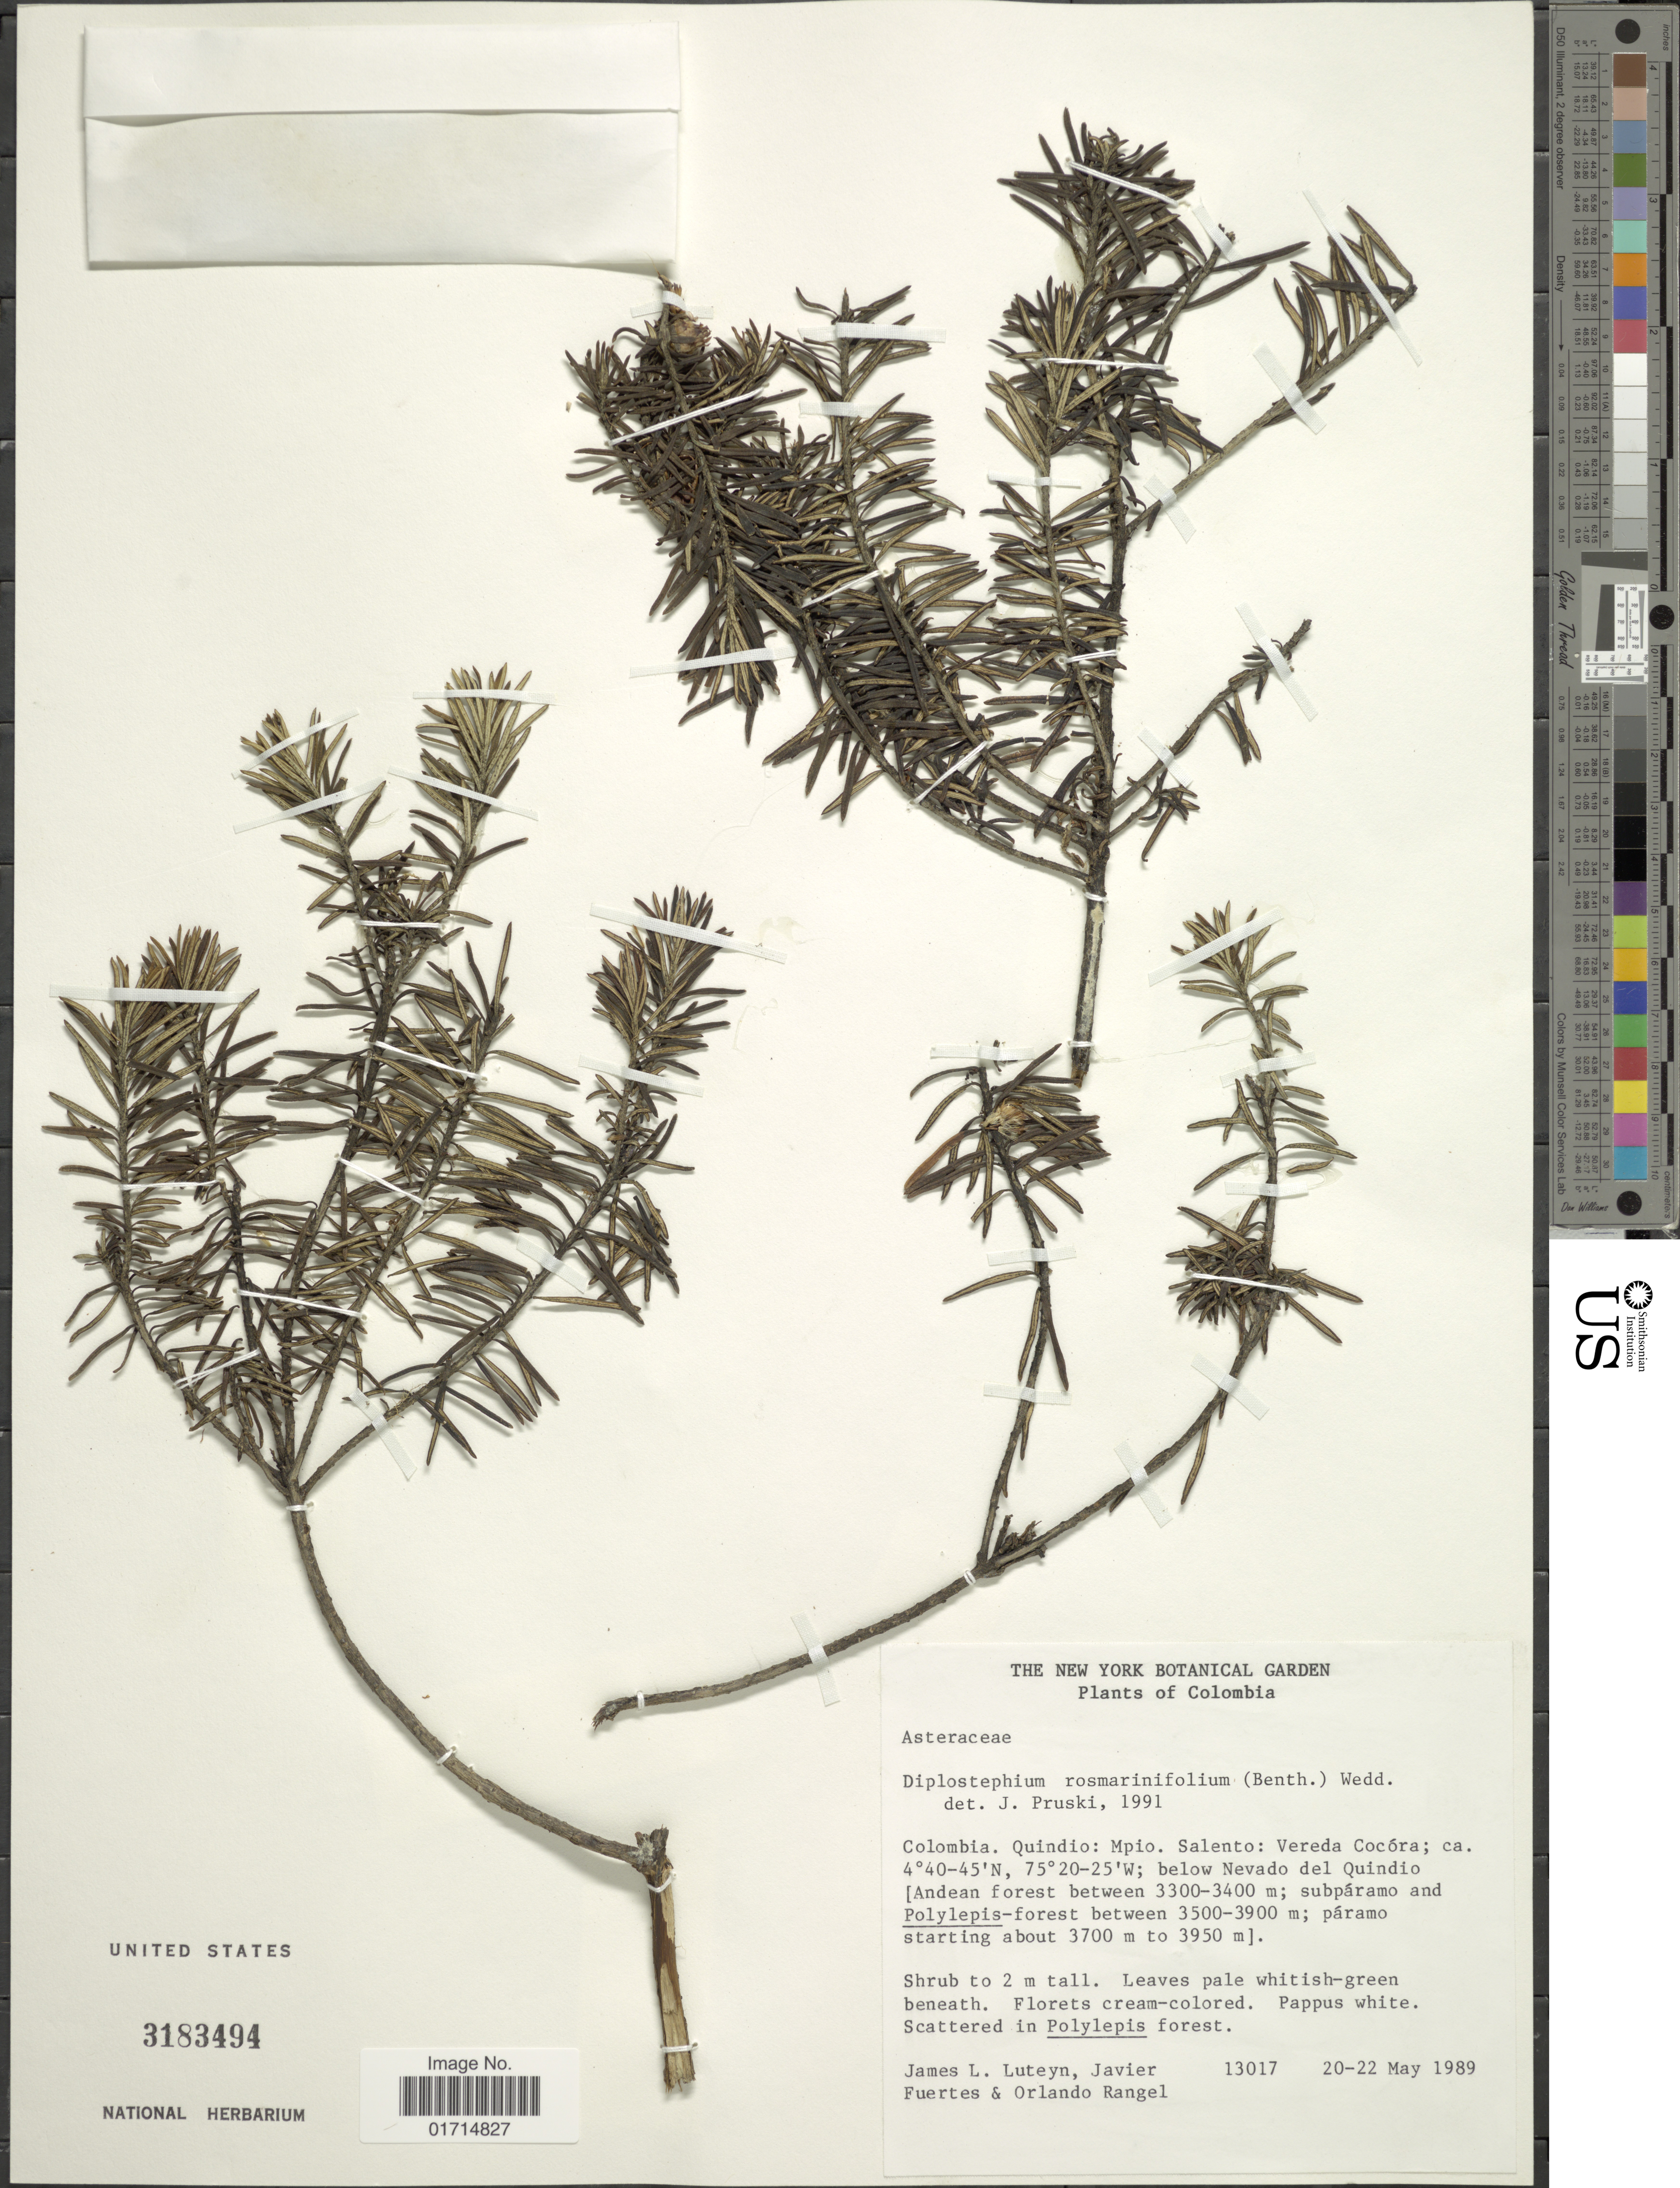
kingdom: Plantae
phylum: Tracheophyta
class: Magnoliopsida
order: Asterales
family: Asteraceae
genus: Diplostephium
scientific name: Diplostephium rosmarinifolium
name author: (Benth.) Wedd.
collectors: J. L. Luteyn, J. Fuertes & O. Rangel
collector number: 13017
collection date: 1989-05-20/1989-05-22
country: Colombia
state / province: Quindío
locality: Colombia. Quindío: Mpio. Salento: Vereda Cocora; below Nevado del Quindío (Andean forest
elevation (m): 3300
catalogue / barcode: US 3183494